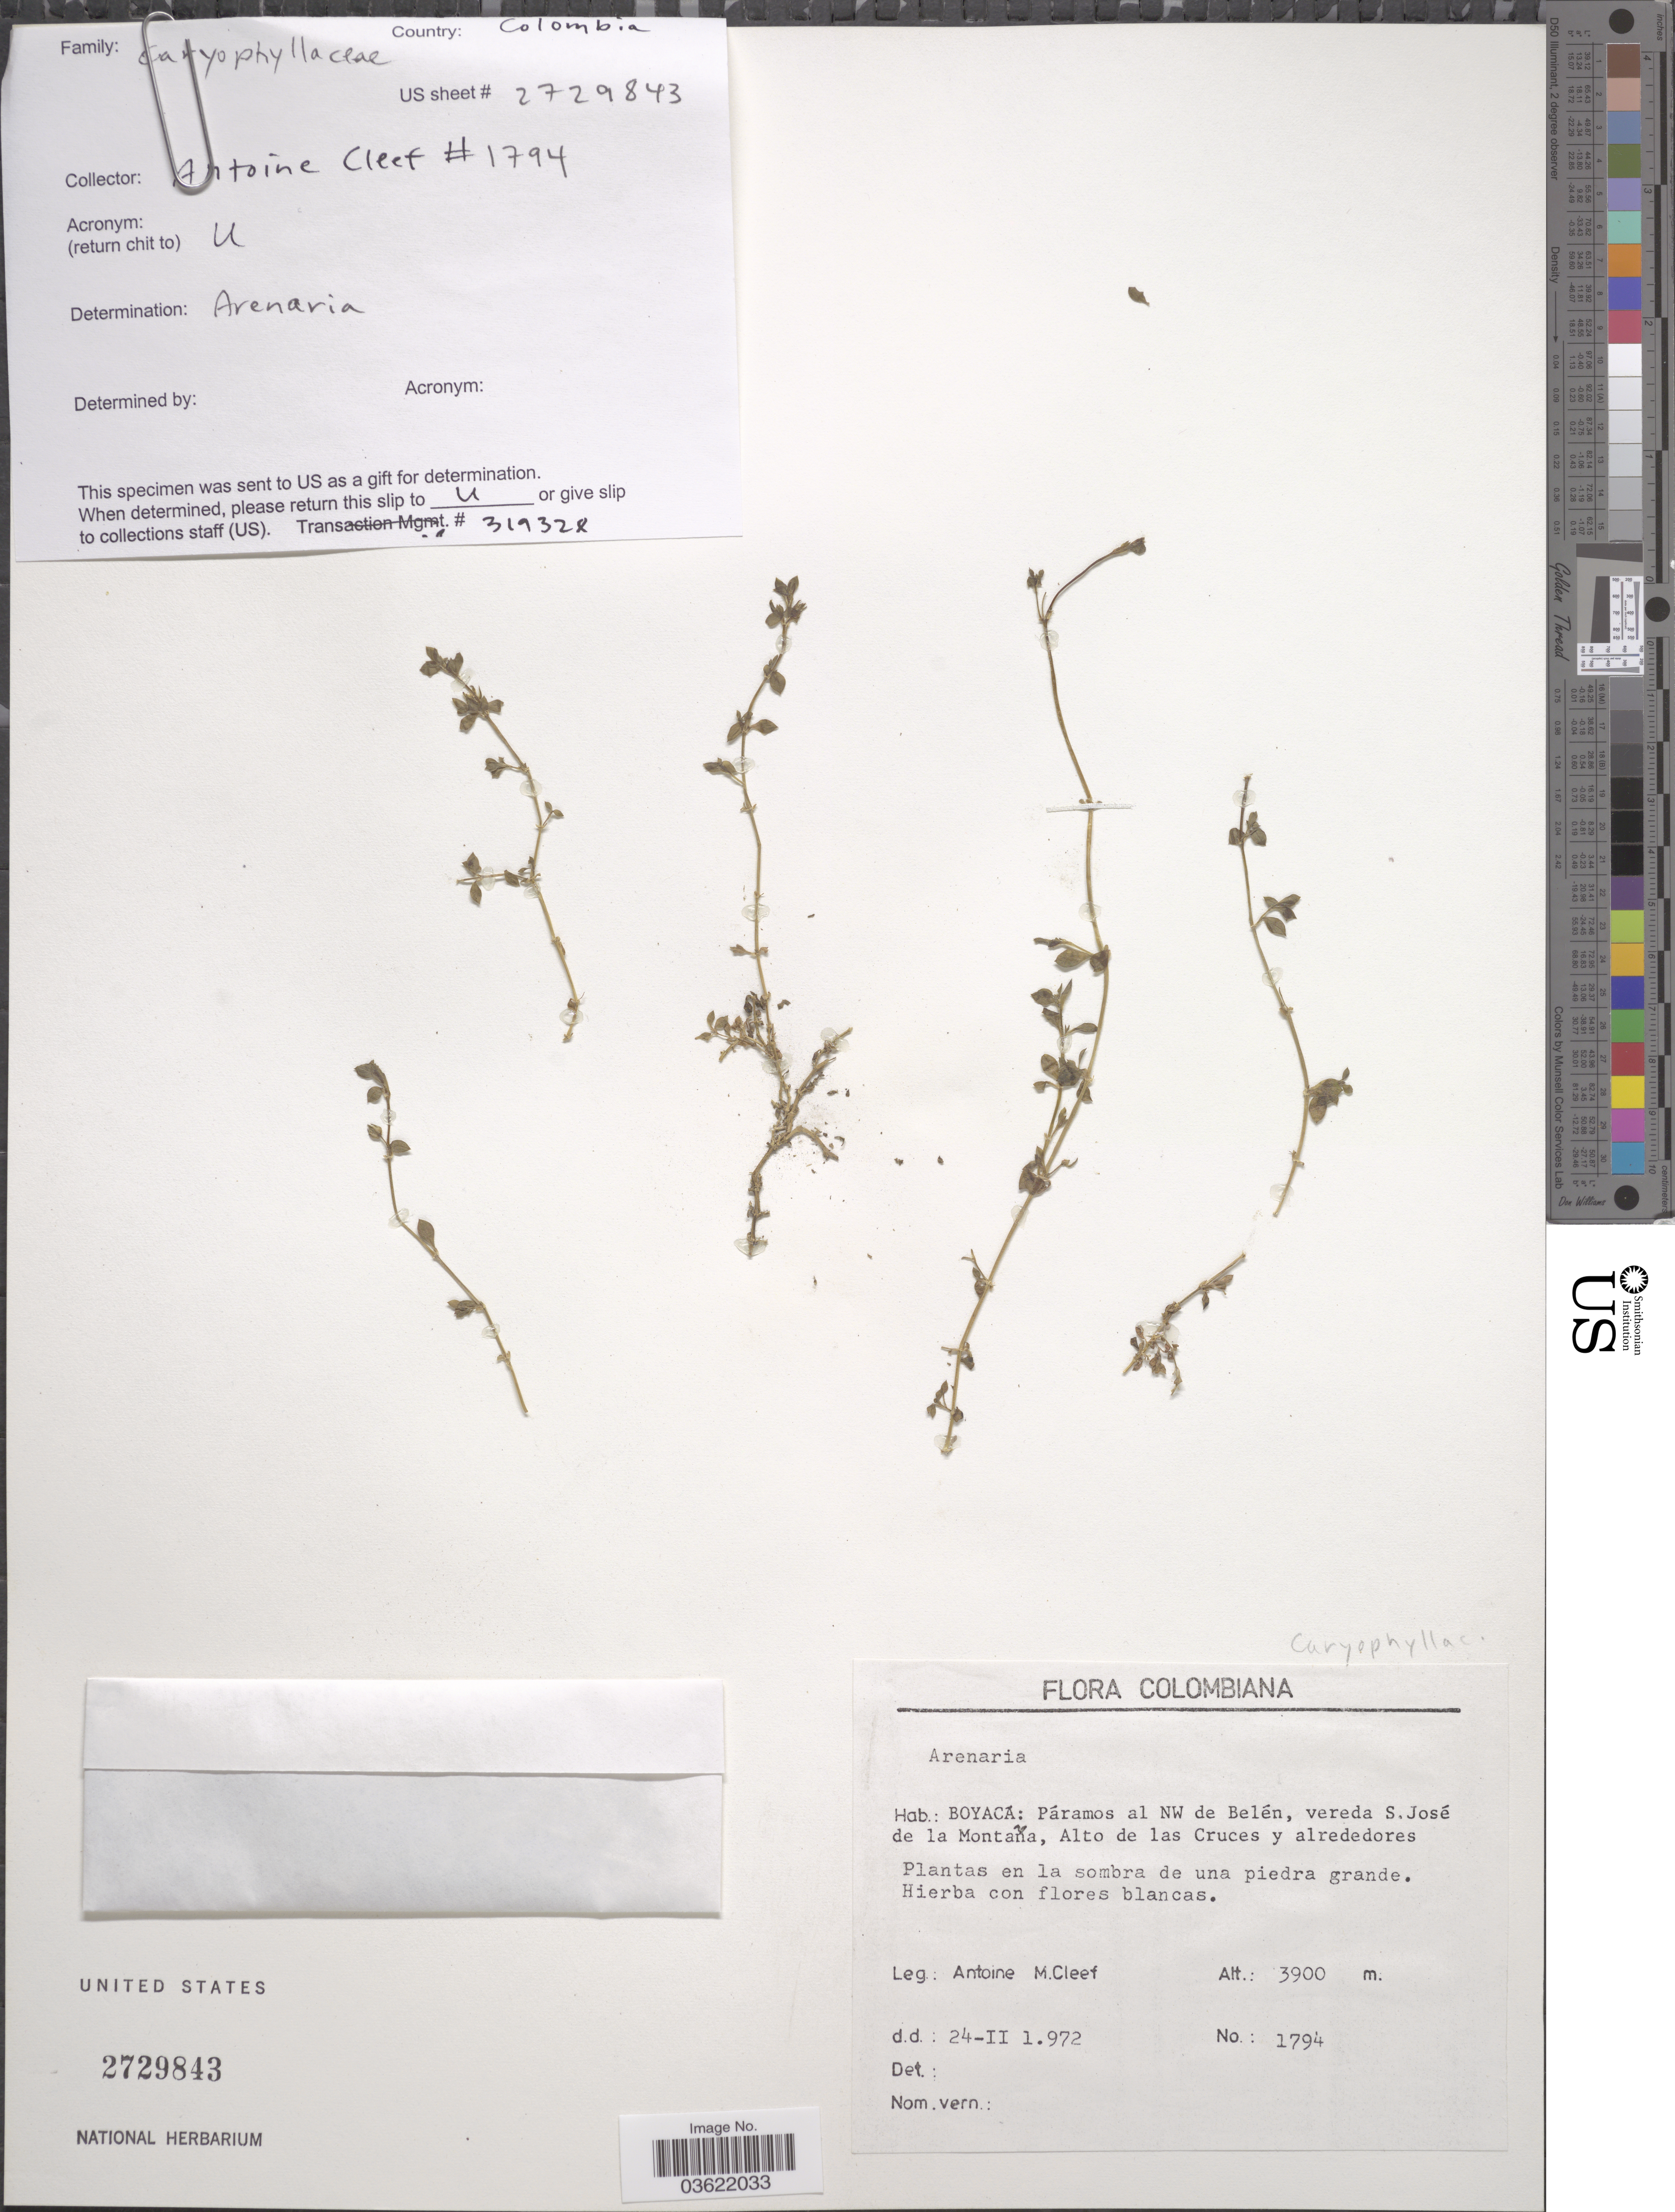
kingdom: Plantae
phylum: Tracheophyta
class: Magnoliopsida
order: Caryophyllales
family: Caryophyllaceae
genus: Arenaria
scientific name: Arenaria sp.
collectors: A. M. Cleef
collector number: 1794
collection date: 1972-02-24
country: Colombia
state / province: Boyacá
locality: Páramos al NW de Belén, vereda S. José de la Montaña, Alto de las Cruces y alrededores.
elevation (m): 3900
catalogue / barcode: US 2729843